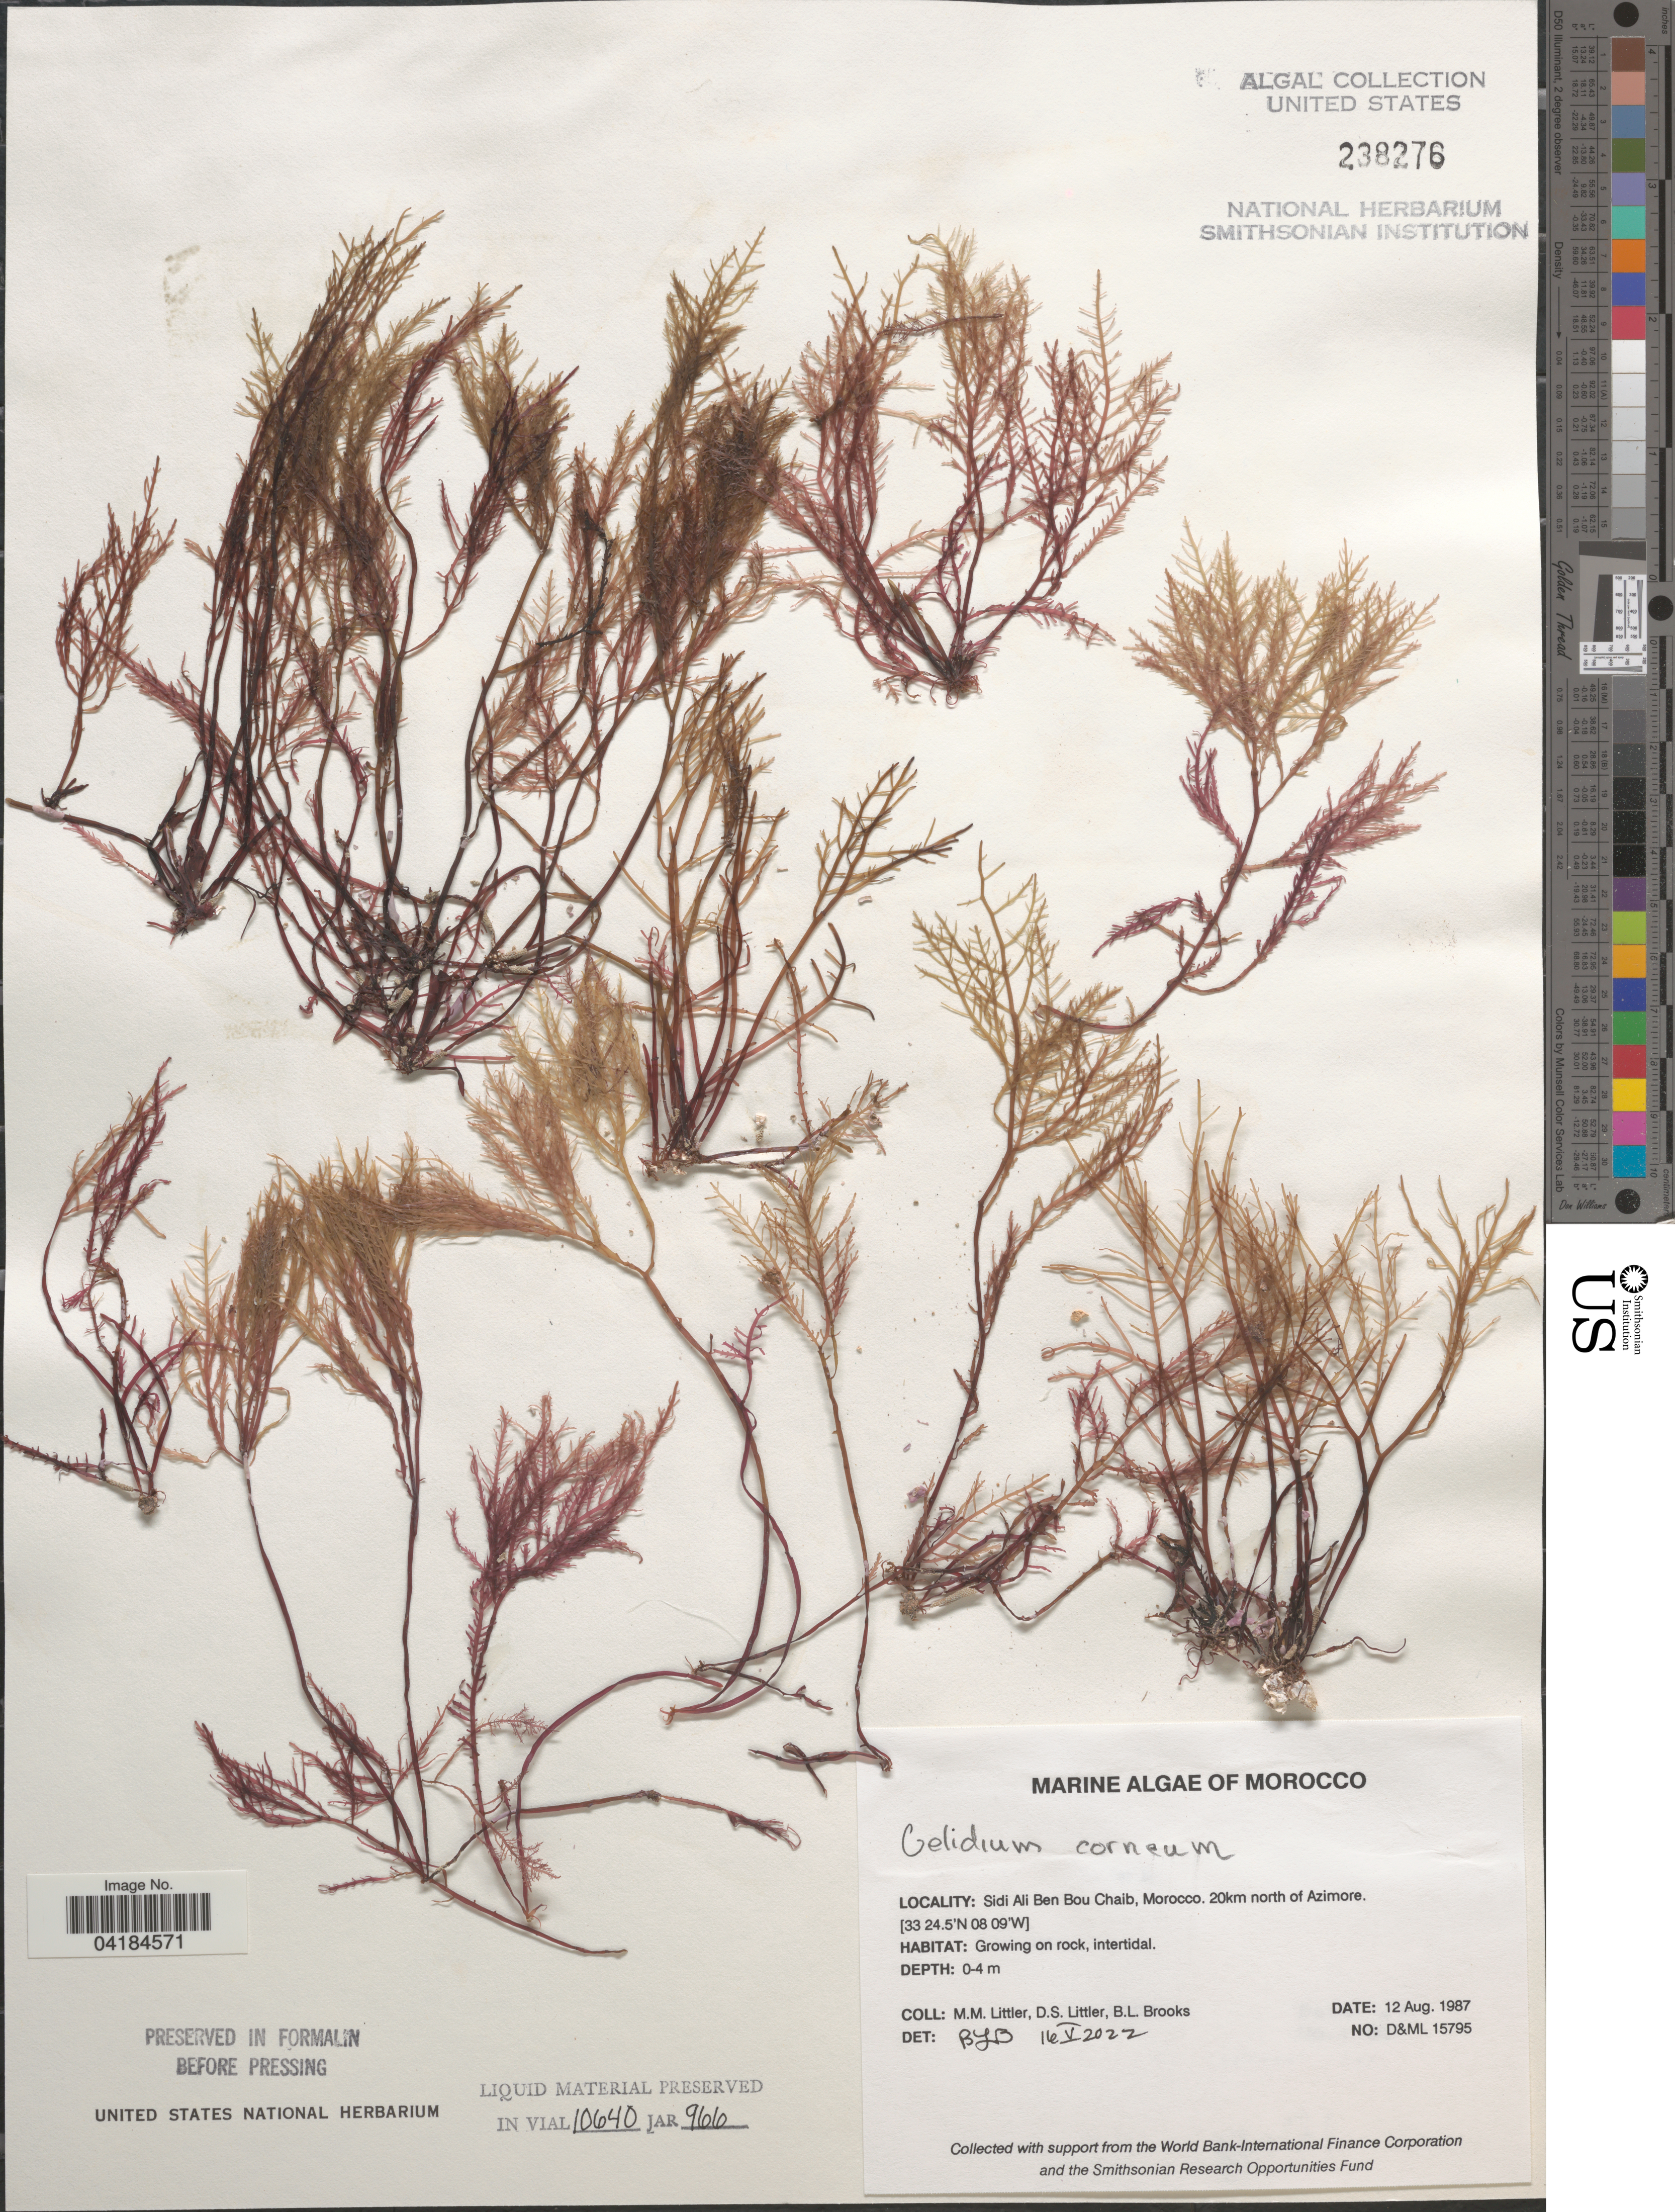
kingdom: Plantae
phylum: Rhodophyta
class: Florideophyceae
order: Gelidiales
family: Gelidiaceae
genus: Gelidium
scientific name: Gelidium corneum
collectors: D. S. Littler & B. Brooks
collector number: D&ML15795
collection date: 1987-08-12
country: Morocco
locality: Sidi Ali Ben Bou Chaib. 20km north of Azimore.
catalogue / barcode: US 238276